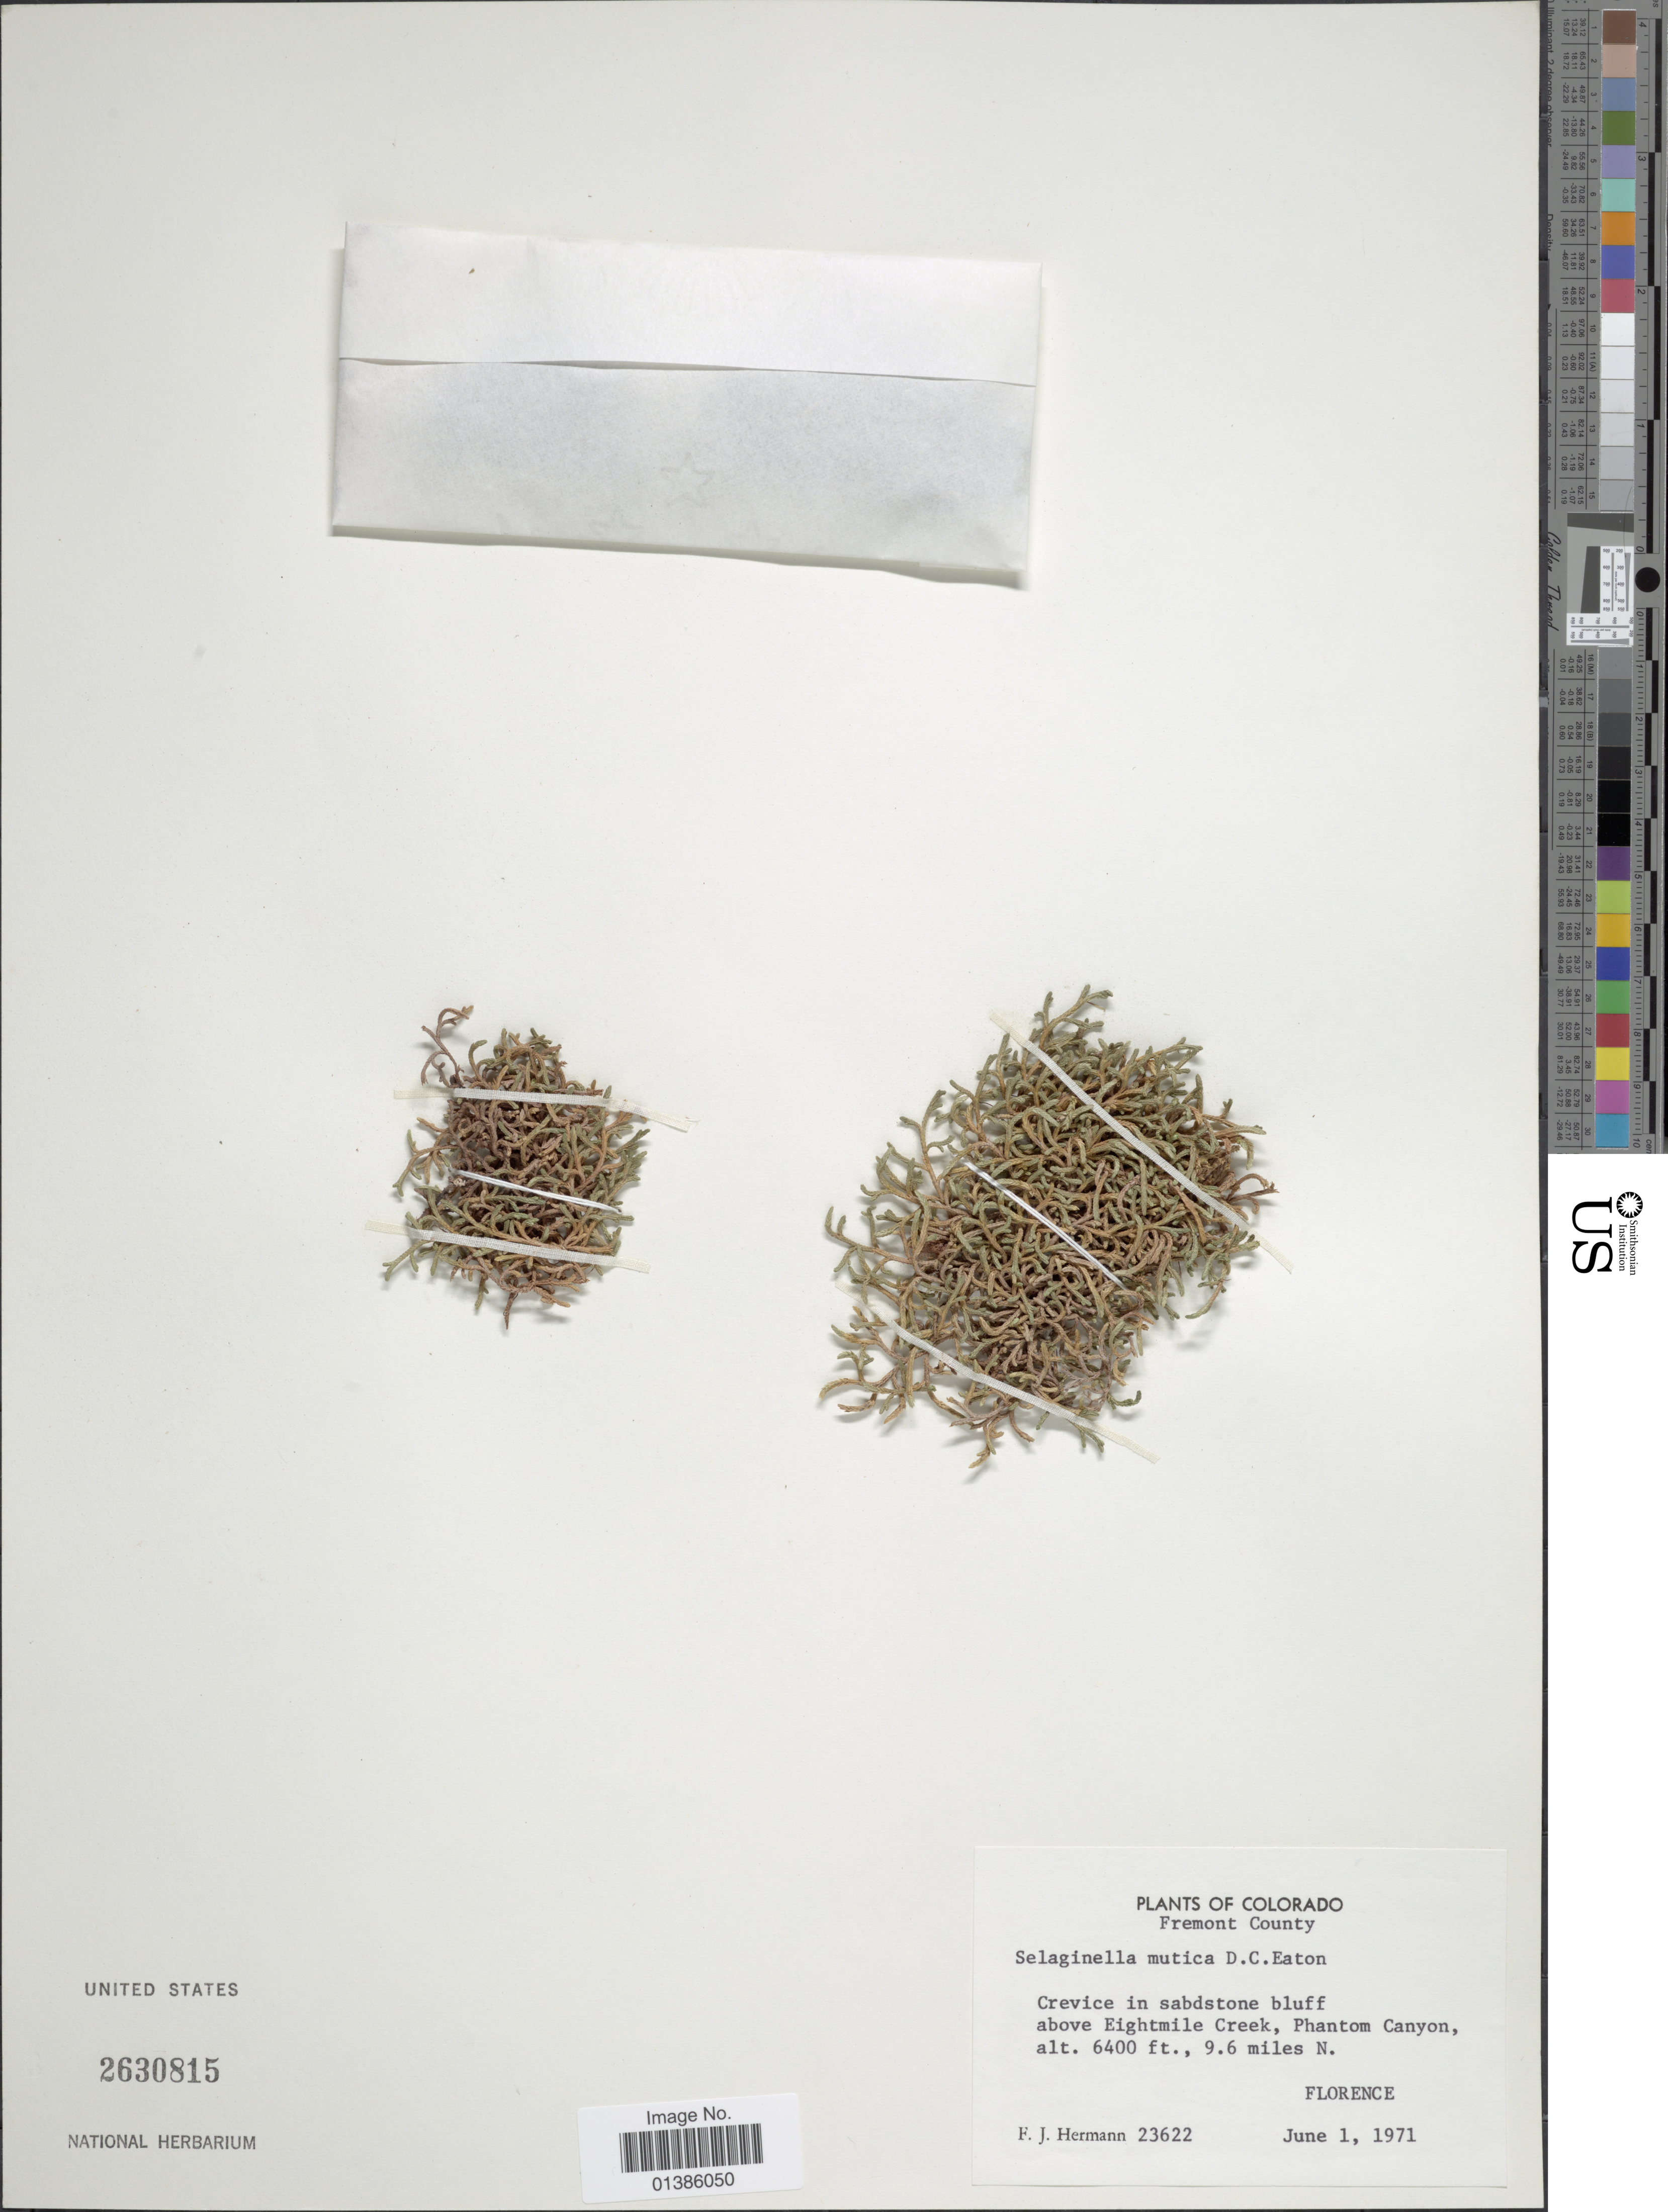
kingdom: Plantae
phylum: Tracheophyta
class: Lycopodiopsida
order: Selaginellales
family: Selaginellaceae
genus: Selaginella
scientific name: Selaginella mutica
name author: D.C. Eaton in Underw.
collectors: F. J. Hermann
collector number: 23622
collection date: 1971-06-01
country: United States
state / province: Colorado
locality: Fremont County. Crevice in sabstone bluff above Eightmile Creek, Phantom Canyon, 9.6 miles N. Florence.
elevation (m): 1951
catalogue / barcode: US 2630815